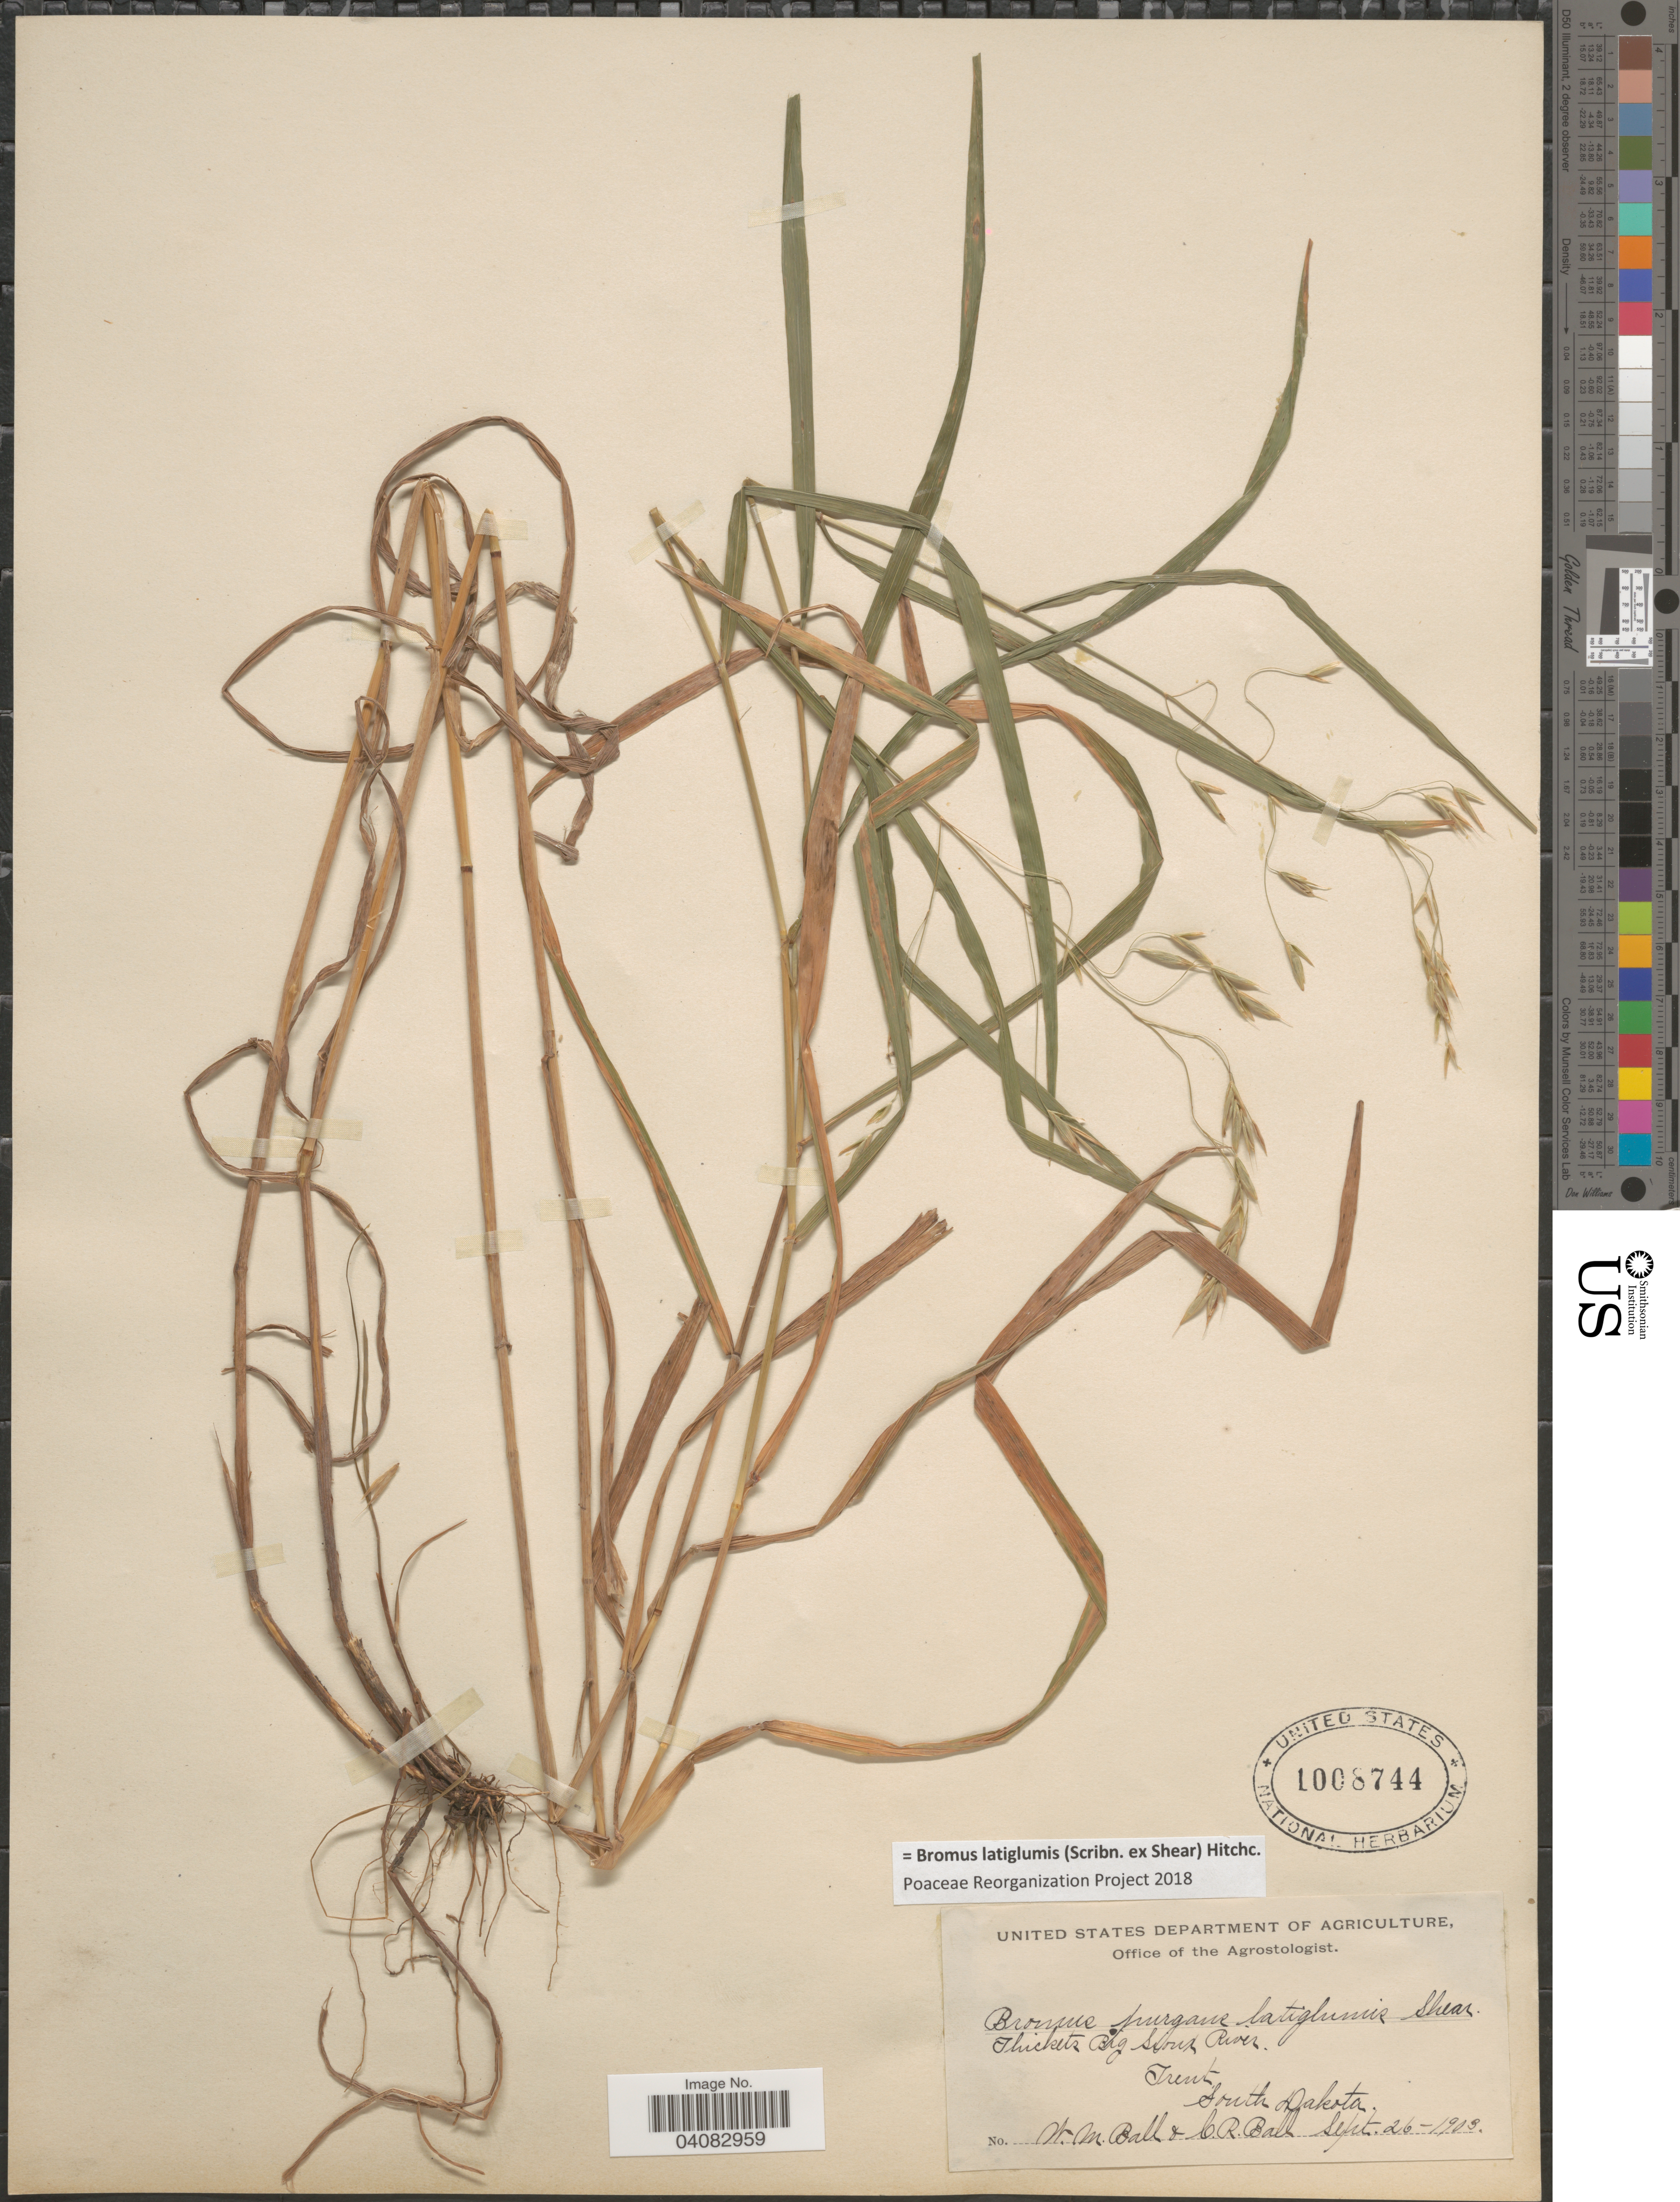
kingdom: Plantae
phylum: Tracheophyta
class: Liliopsida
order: Poales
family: Poaceae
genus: Bromus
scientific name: Bromus latiglumis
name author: (Scribn. ex Shear) Hitchc.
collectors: W. Ball & C. R. Ball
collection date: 1903-09-26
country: United States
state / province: South Dakota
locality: Thickets Big Stone River. Trent.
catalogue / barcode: US 1008744